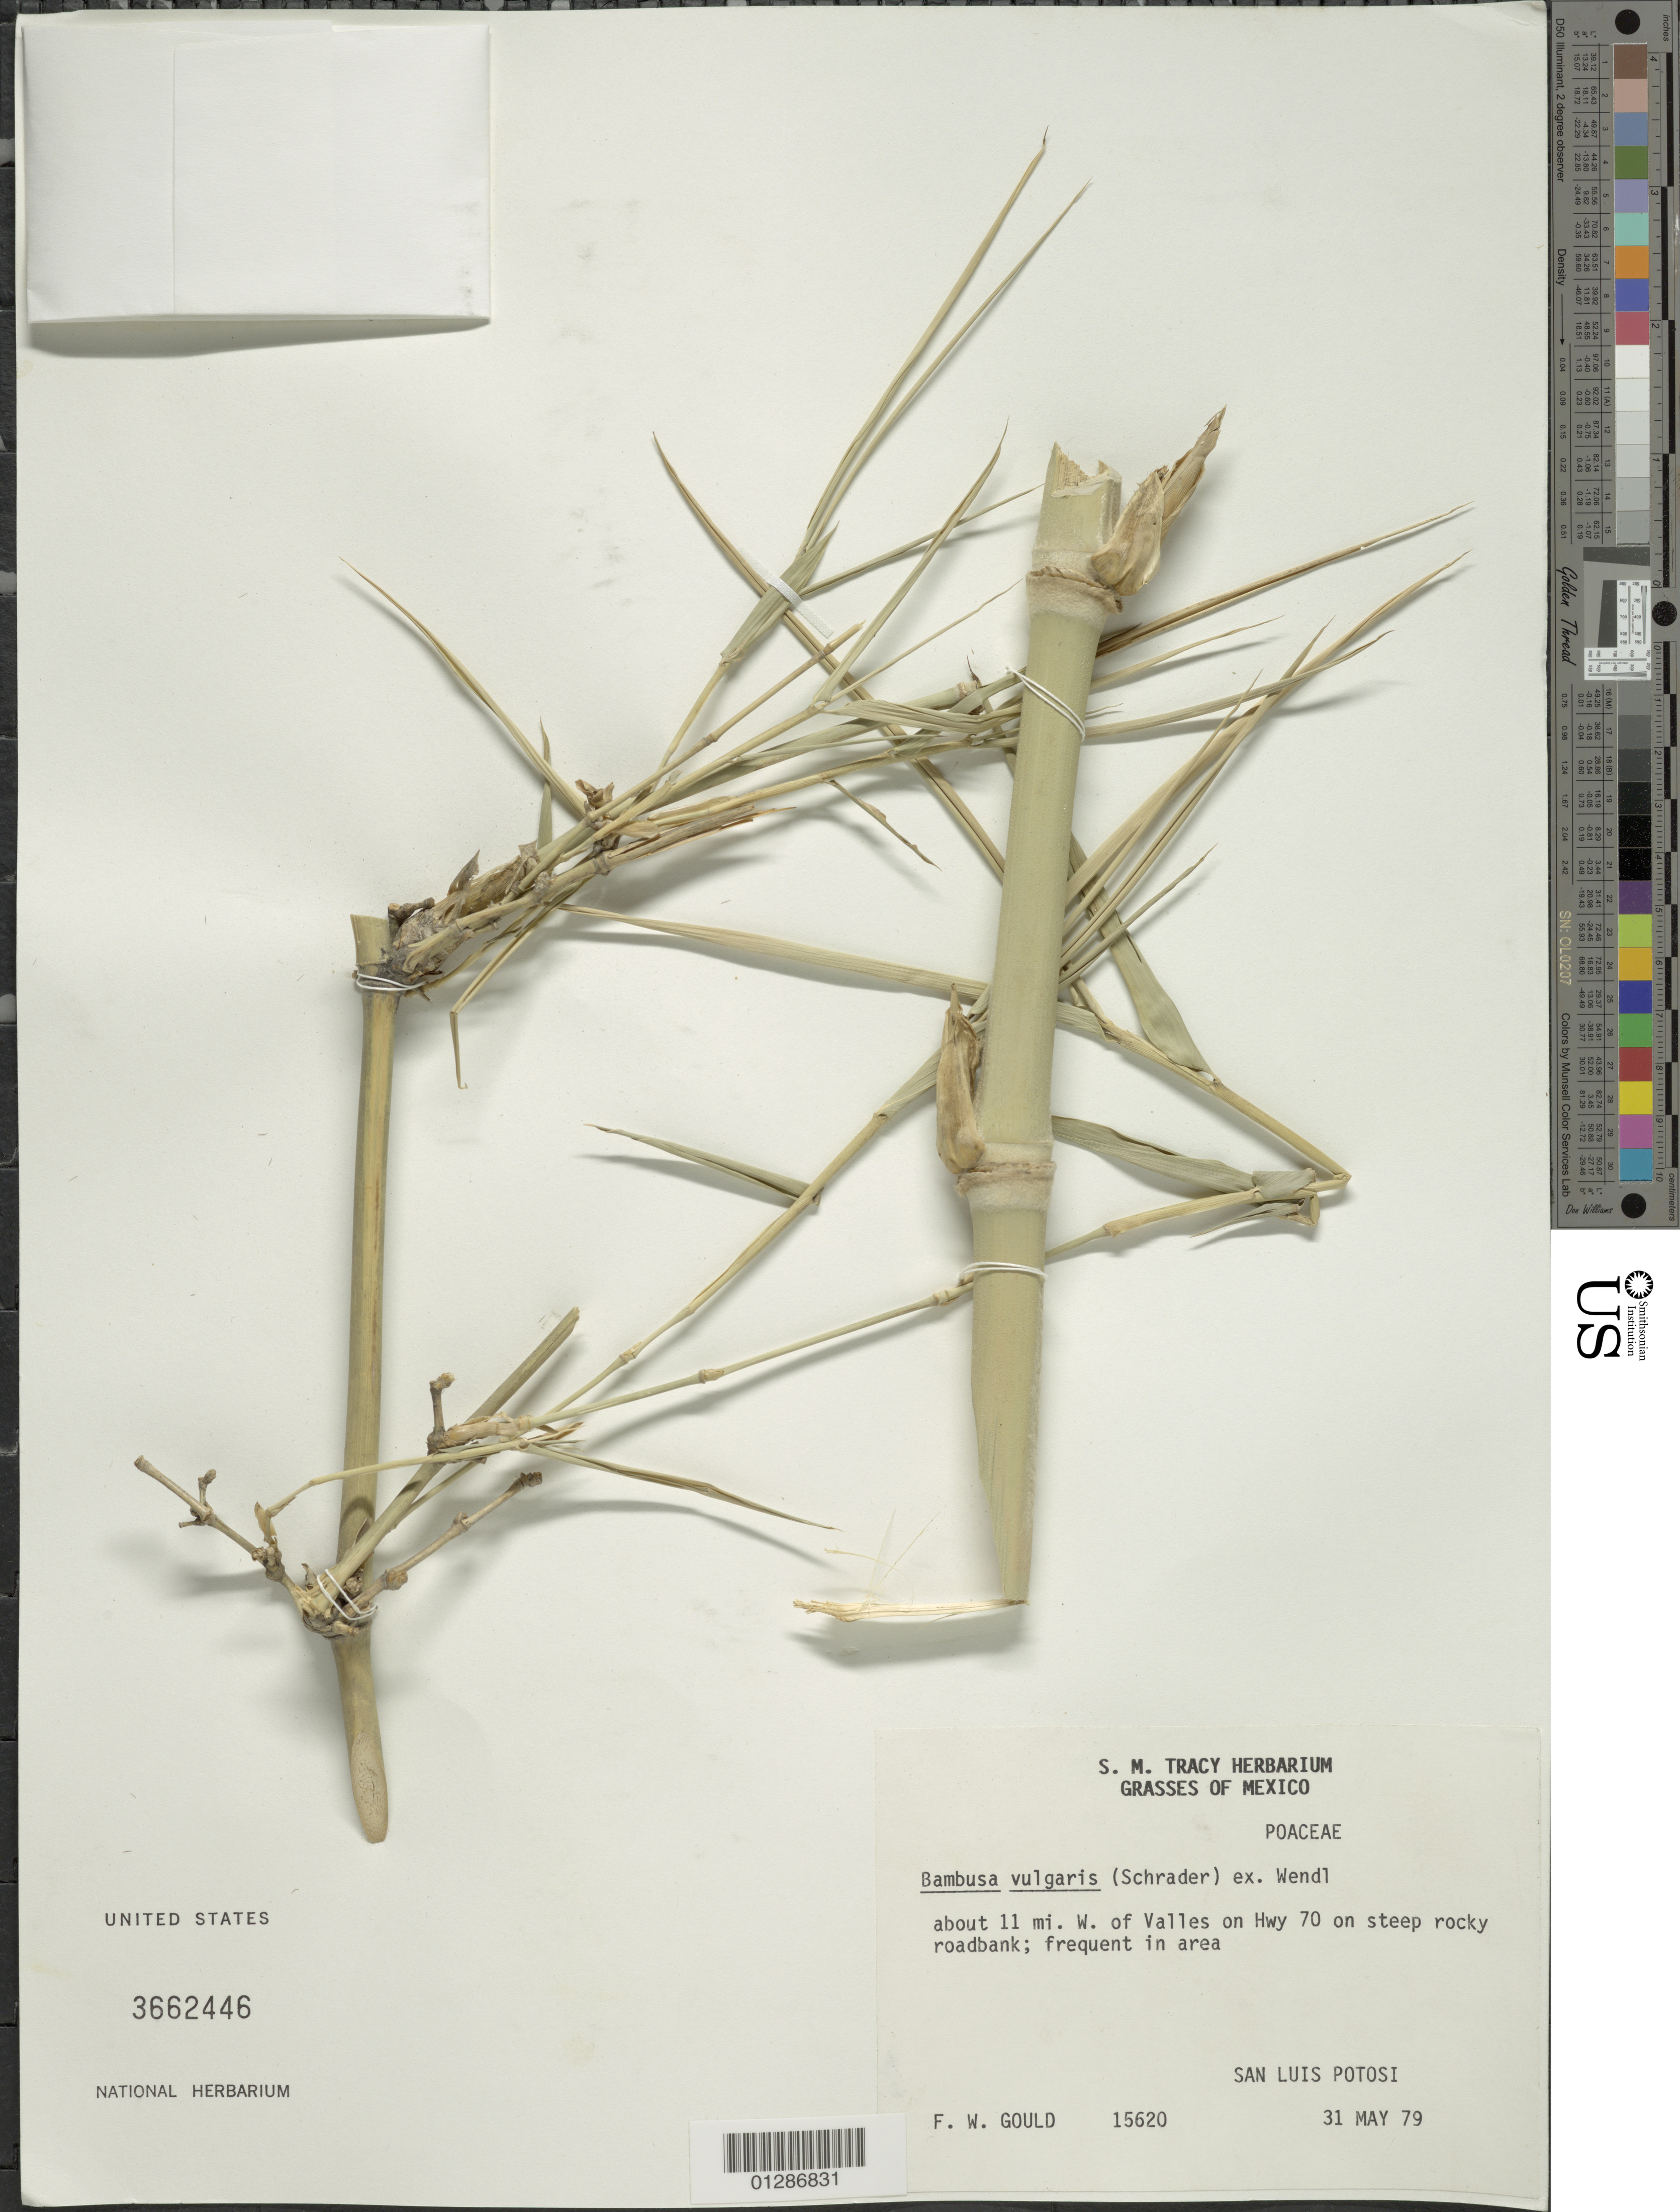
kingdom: Plantae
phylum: Tracheophyta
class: Liliopsida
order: Poales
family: Poaceae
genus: Bambusa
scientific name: Bambusa vulgaris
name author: Schrad. ex J.C. Wendl.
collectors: F. W. Gould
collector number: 15620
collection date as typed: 31 May 1979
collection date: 1979-05-31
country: México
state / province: San Luis Potosi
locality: About 11 mi W of Valles on Hwy 70.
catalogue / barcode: US 3662446